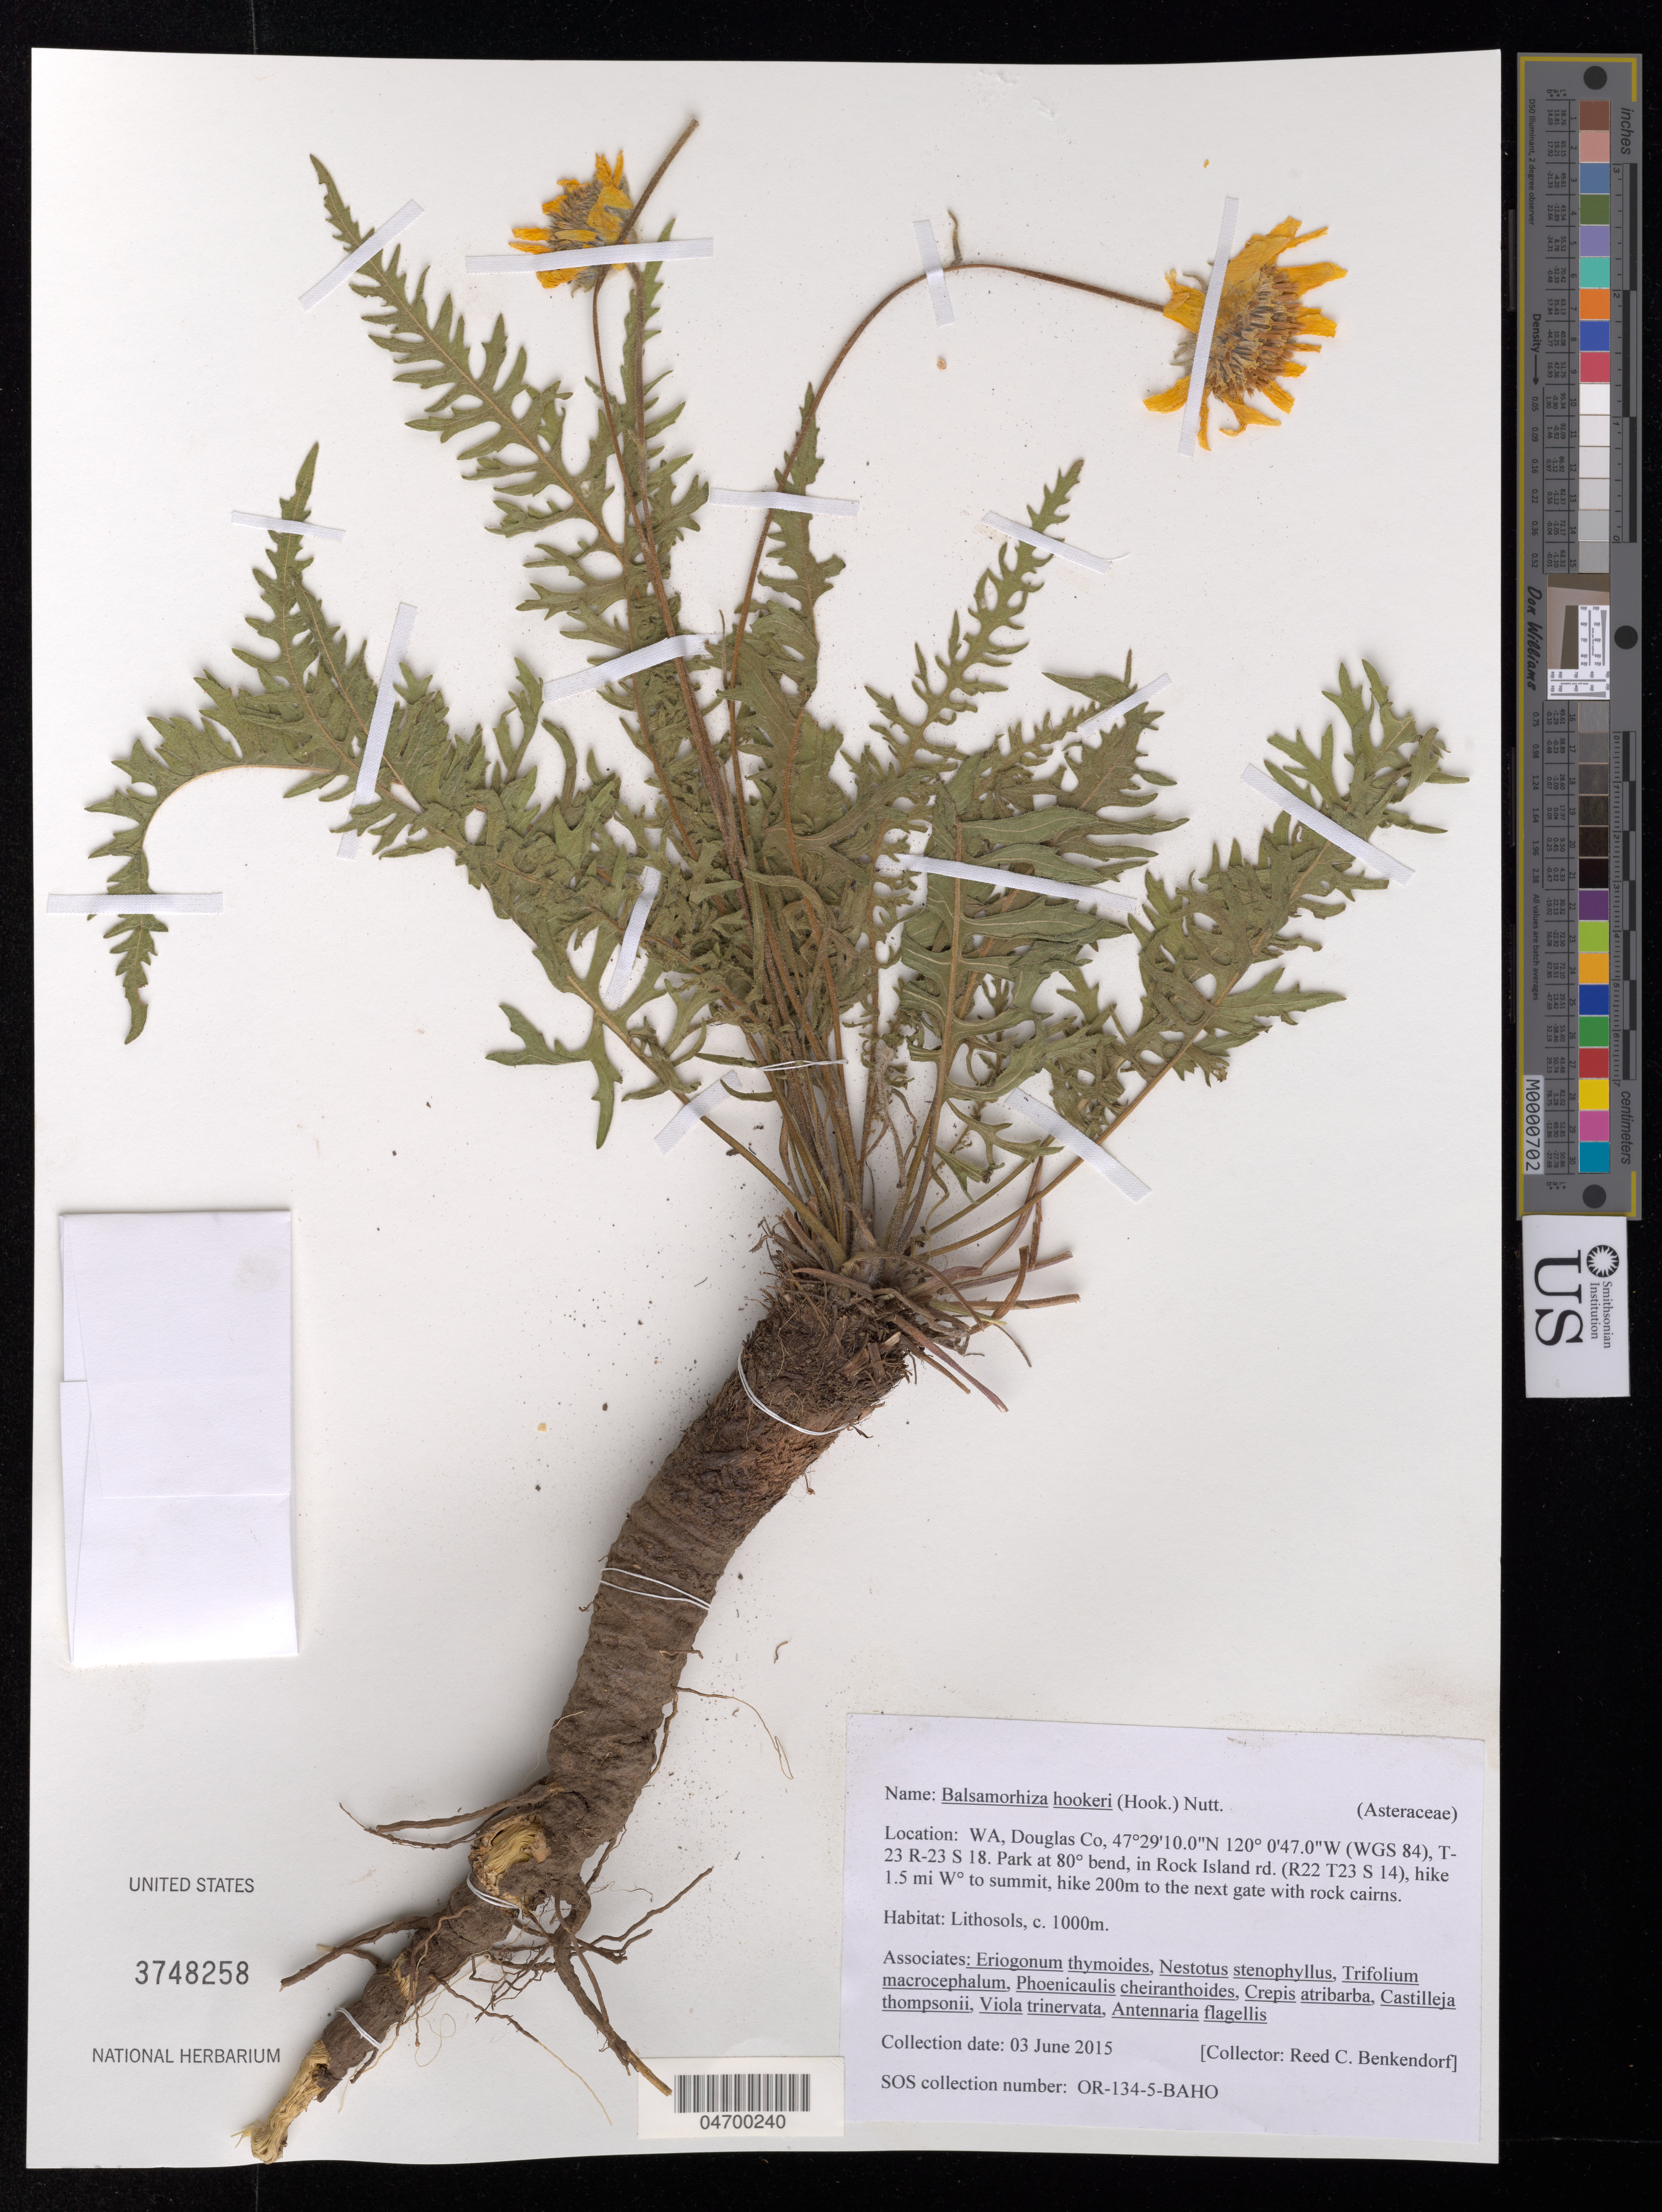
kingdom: Plantae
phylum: Tracheophyta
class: Magnoliopsida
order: Asterales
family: Asteraceae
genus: Balsamorhiza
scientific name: Balsamorhiza hookeri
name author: Nutt.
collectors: R. Benkendorf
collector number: OR-134-5-BAHO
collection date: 2015-06-03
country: United States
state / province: Washington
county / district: Douglas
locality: WA, Douglas Co, (WGS 84), T-23 R-23 S 18. Park at 80º bend, in Rock Island rd. (R22 T23 S 14), hike 1.5 mi Wº to summit, hike 200m to the next gate with rock cairns.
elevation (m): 1000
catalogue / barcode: US 3748258